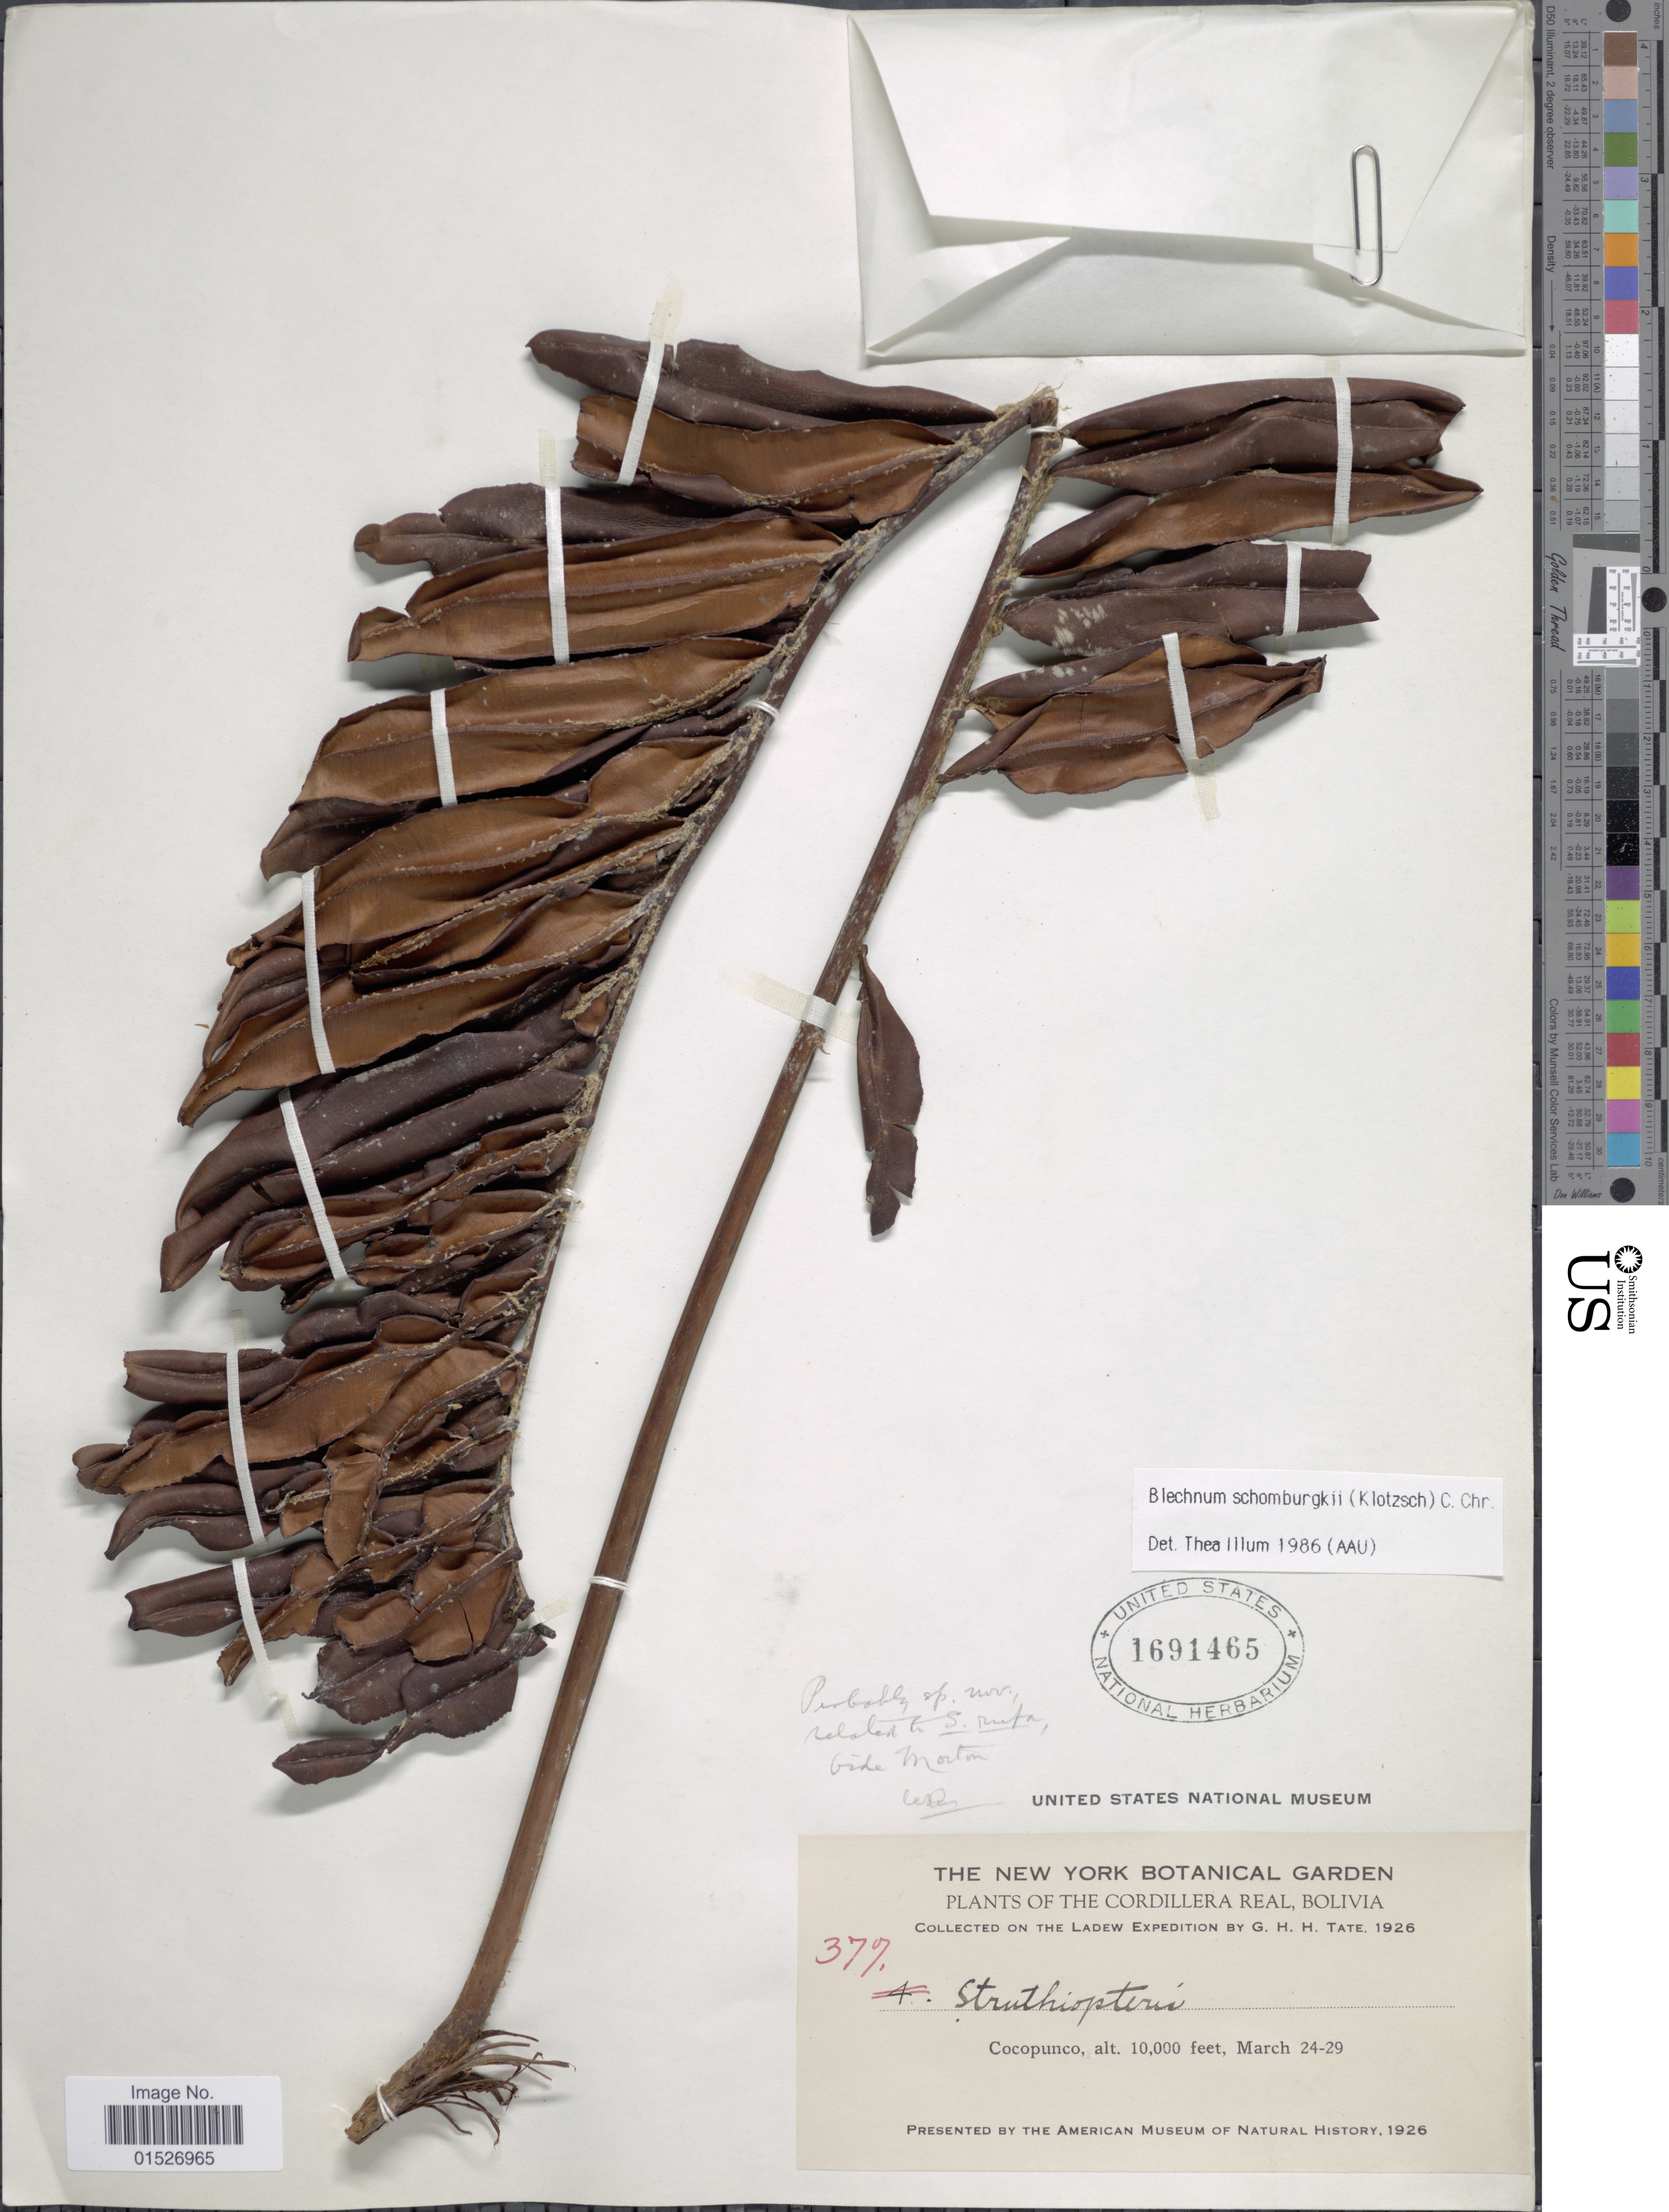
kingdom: Plantae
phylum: Tracheophyta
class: Polypodiopsida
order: Polypodiales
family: Blechnaceae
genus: Blechnum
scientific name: Blechnum schomburgkii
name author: (Klotzsch) C. Chr.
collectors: H. Tate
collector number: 379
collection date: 1926-03-24/1926-03-29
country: Bolivia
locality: Cordillera Real, Bolivia. Cocopunco.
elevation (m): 3048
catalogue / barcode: US 1691465